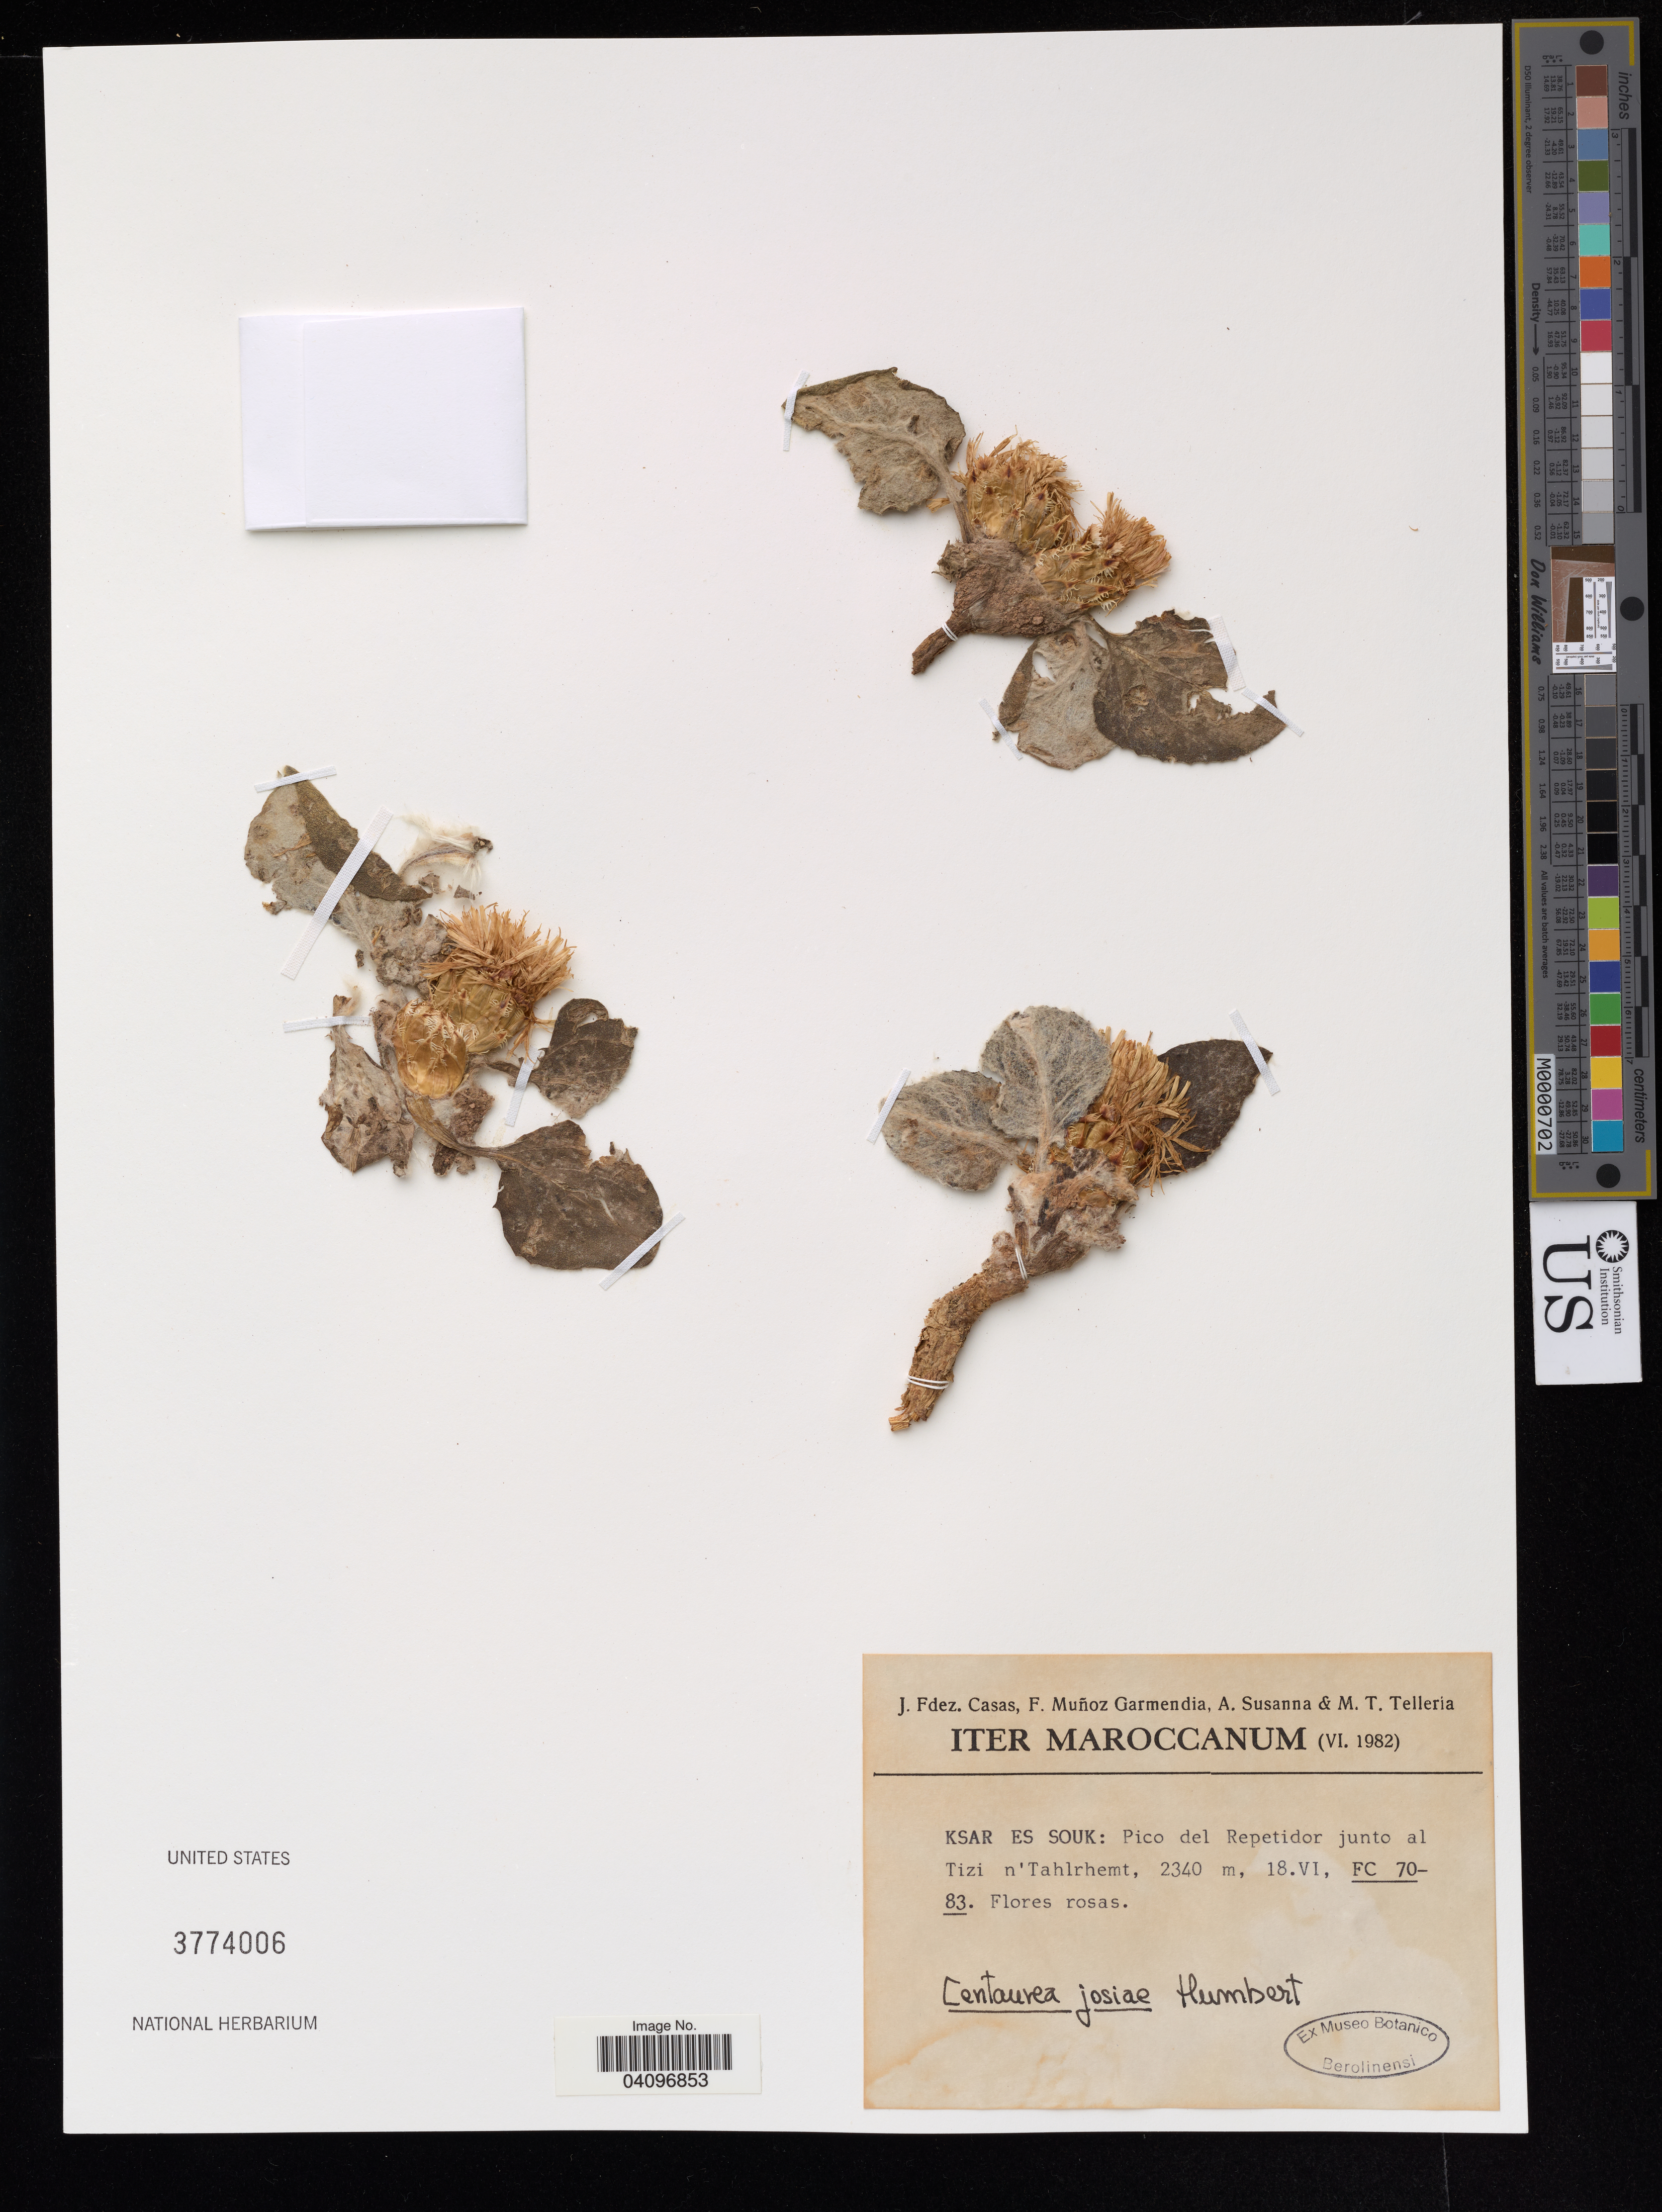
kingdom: Plantae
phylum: Tracheophyta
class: Magnoliopsida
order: Asterales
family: Asteraceae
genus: Centaurea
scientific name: Centaurea josiae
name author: Humbert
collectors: J. Fdez. Casas, F. Muñoz Garmendia, A. Susanna & M. Telleria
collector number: FC7083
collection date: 1982-06-18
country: Morocco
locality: Ksar Es Souk: Pico del Repetidor junto al Tizi n'Tahlrhemt.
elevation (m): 2340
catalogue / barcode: US 3774006